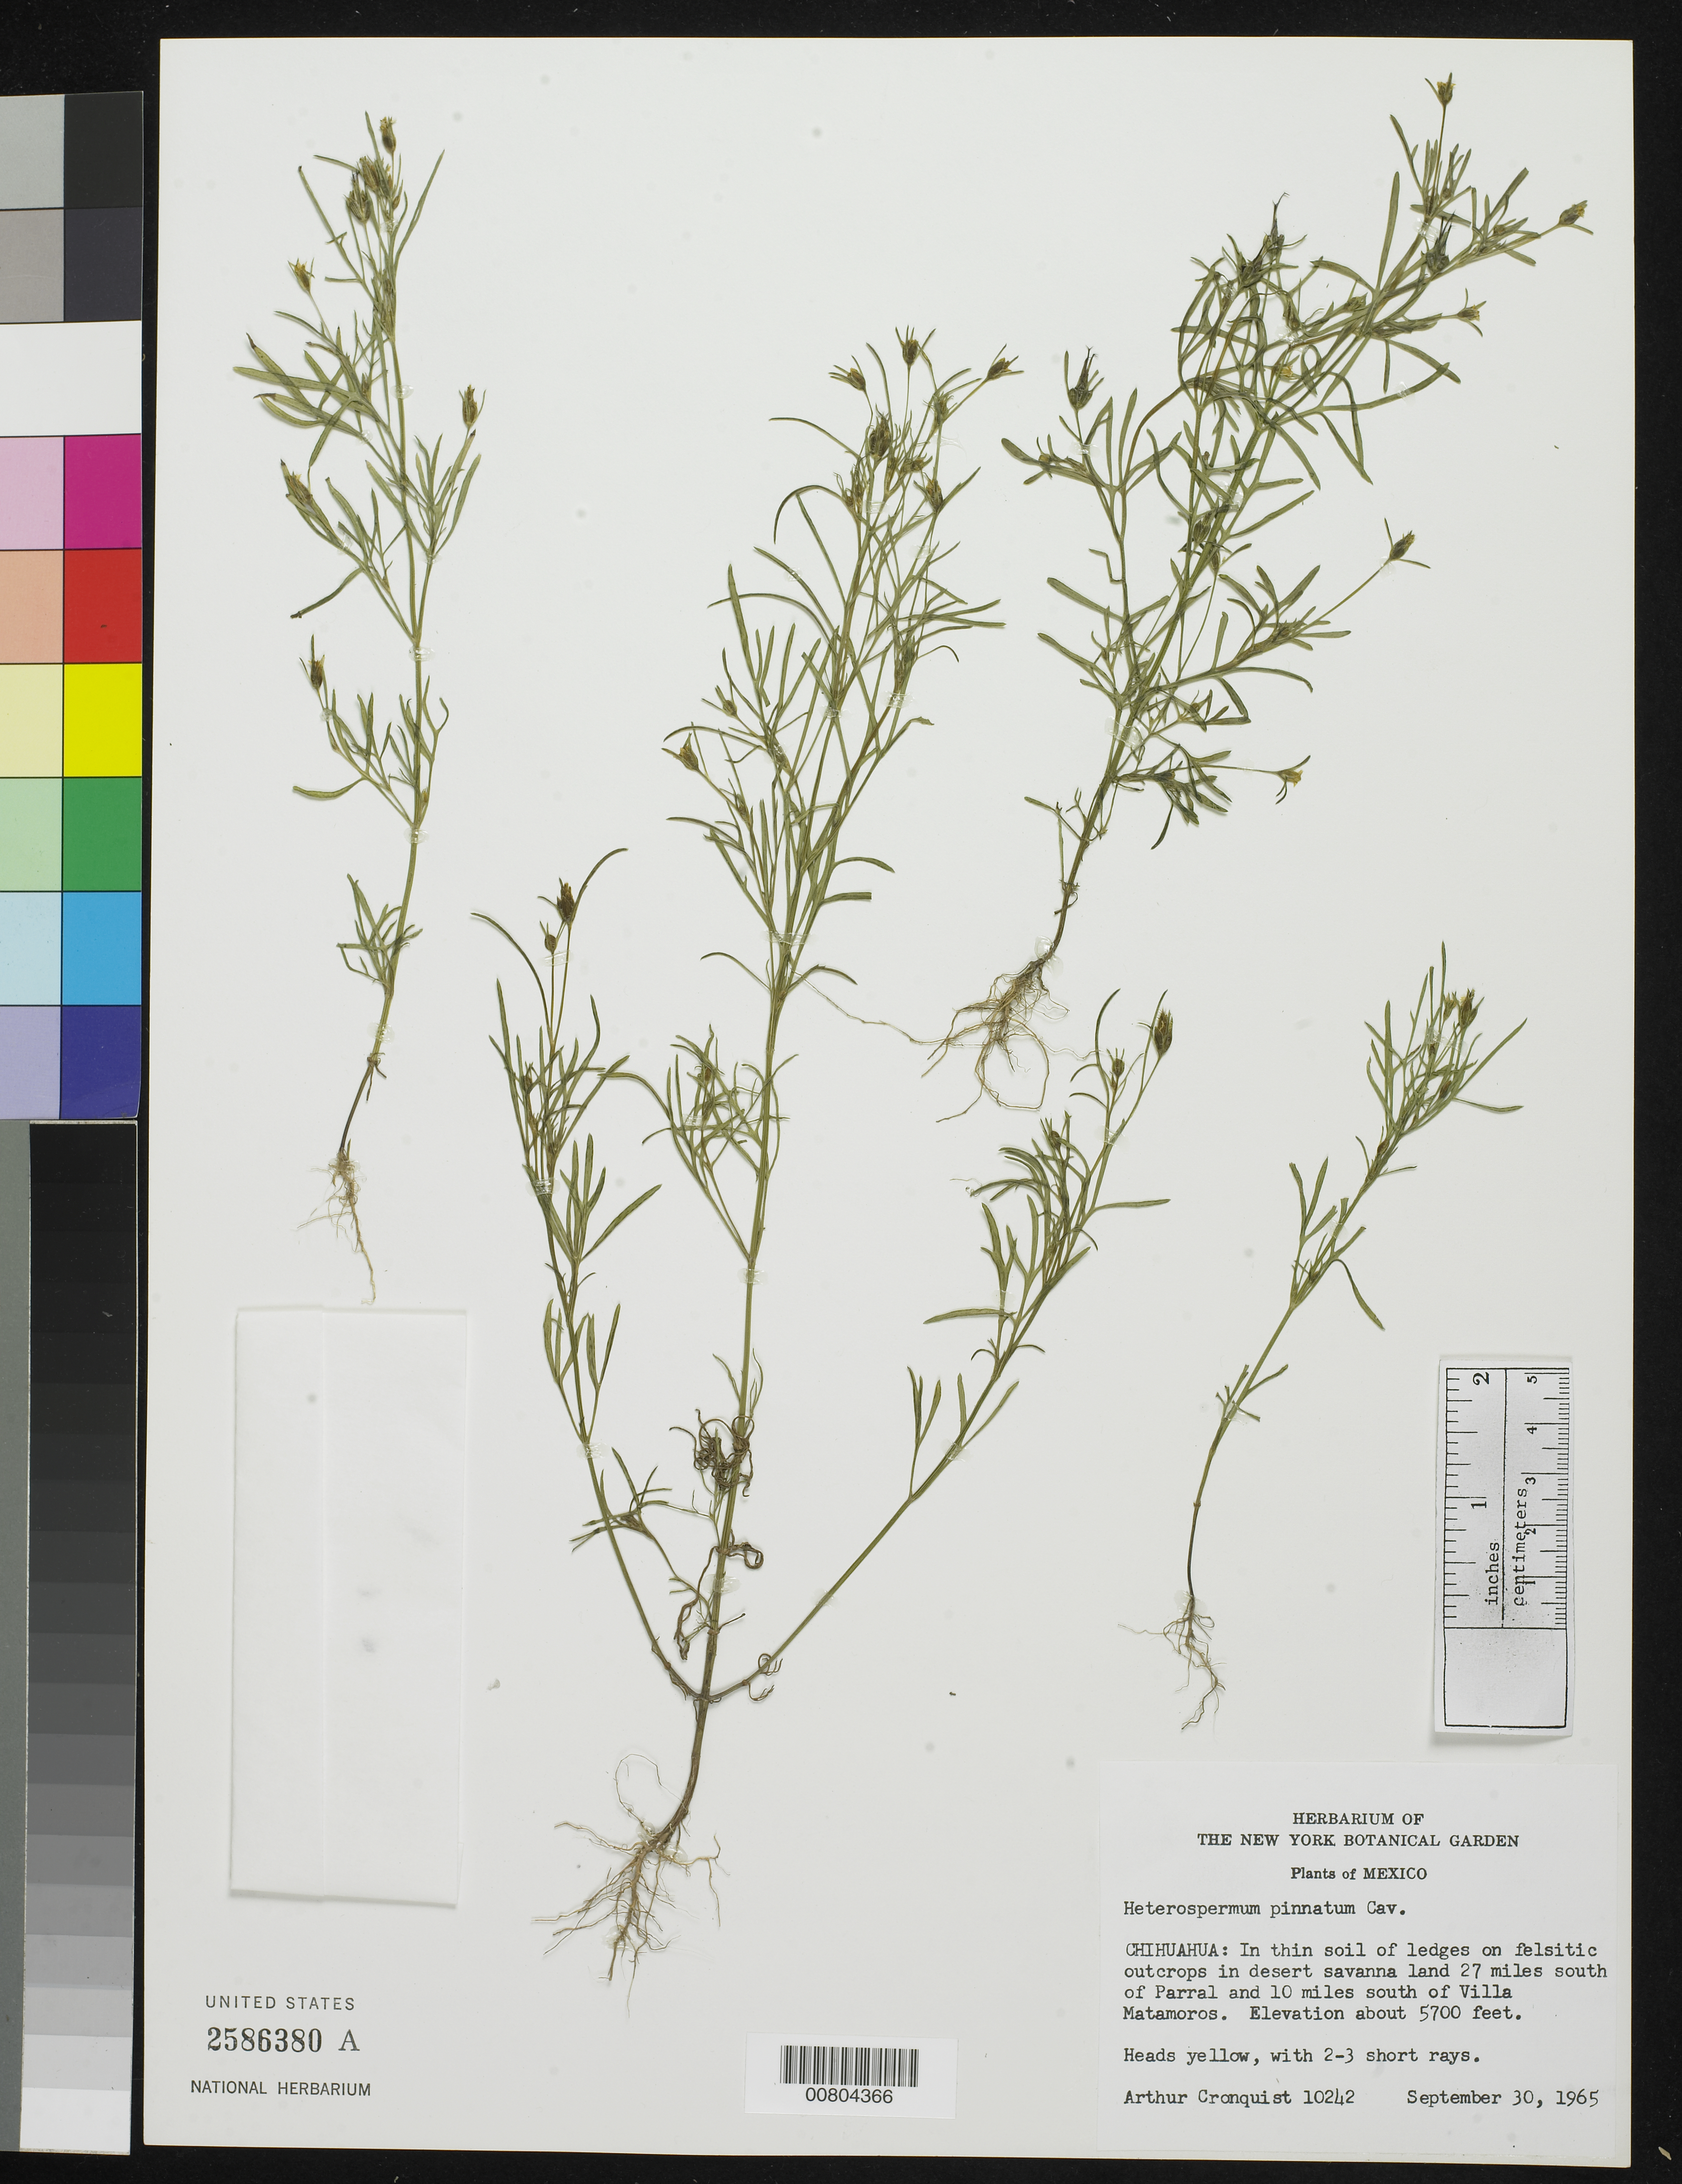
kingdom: Plantae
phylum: Tracheophyta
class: Magnoliopsida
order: Asterales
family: Asteraceae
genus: Heterosperma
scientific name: Heterosperma pinnatum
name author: Cav.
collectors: A. J. Cronquist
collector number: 10242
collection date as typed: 30 Sep 1965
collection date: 1965-09-30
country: Mexico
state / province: Chihuahua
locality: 27 miles south of Parral and 10 miles south of Villa Matamoros, Chihuahua.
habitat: Thin soil of ledges on felsitic outcrops in desert savanna land.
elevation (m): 1737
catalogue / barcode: US 2586380A